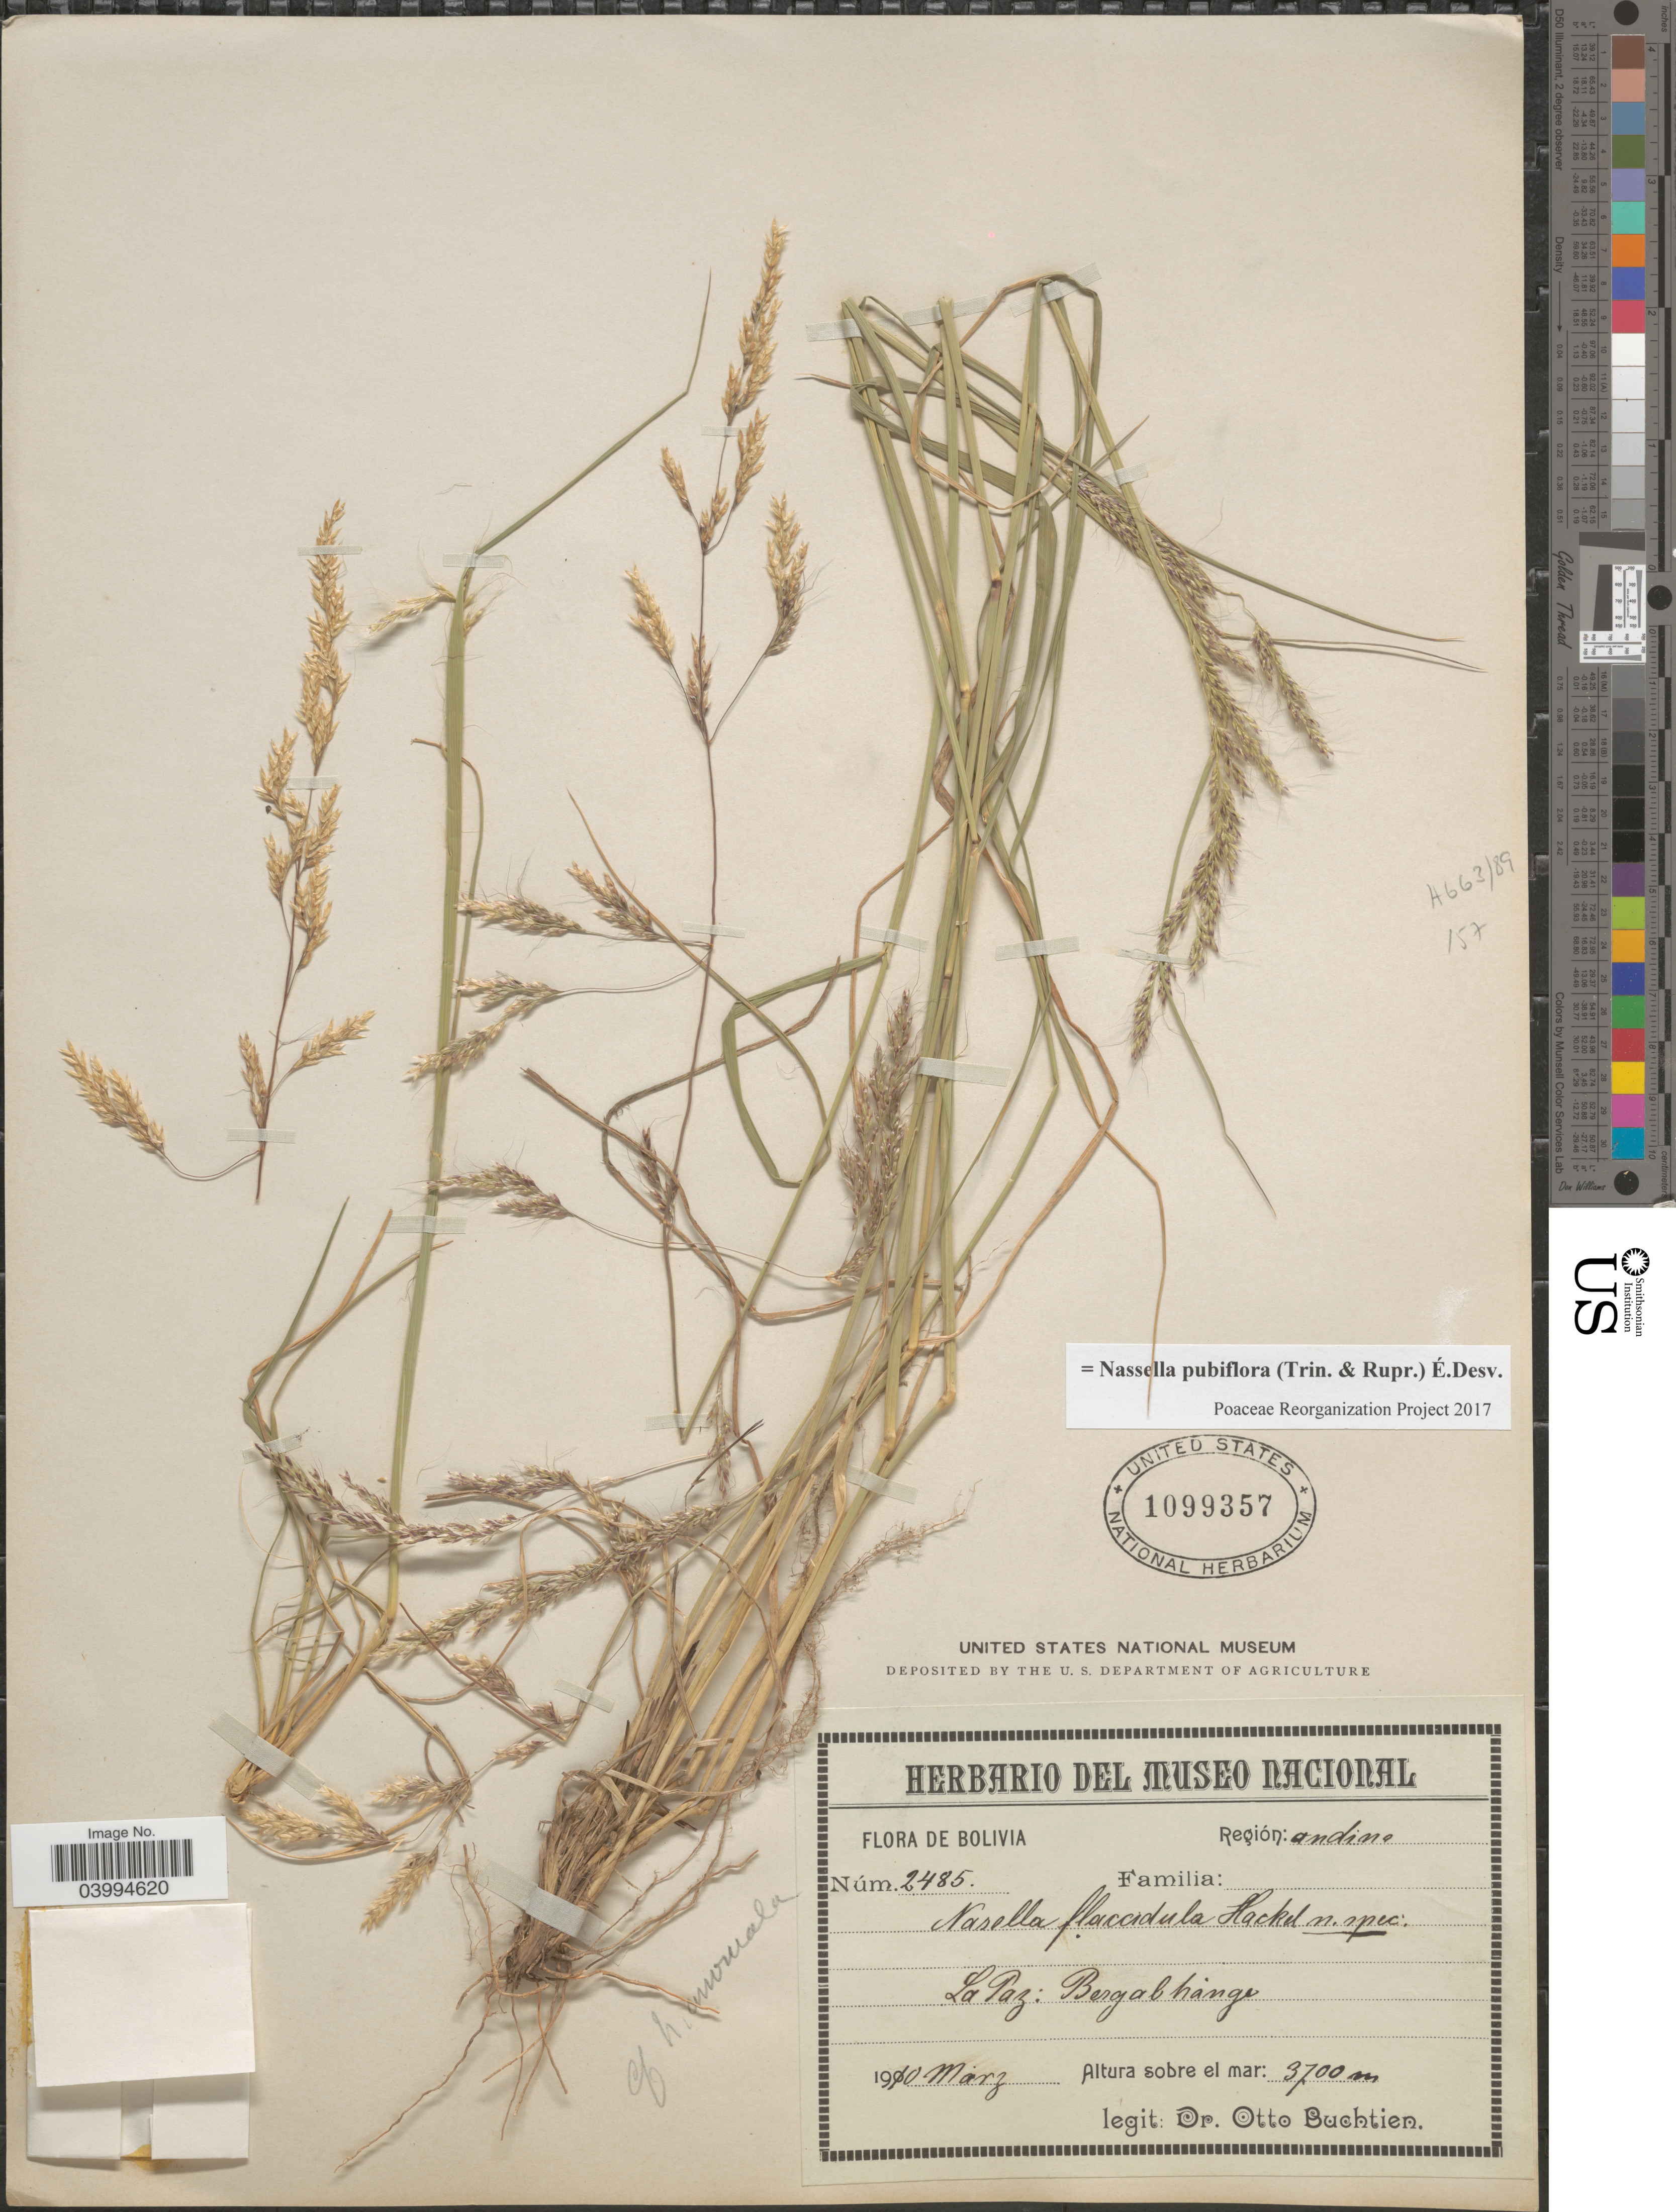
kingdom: Plantae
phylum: Tracheophyta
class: Liliopsida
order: Poales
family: Poaceae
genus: Nassella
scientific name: Nassella pubiflora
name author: (Trin. & Rupr.) É. Desv.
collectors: O. Buchtien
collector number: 2485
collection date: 1910-03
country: Bolivia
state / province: La Paz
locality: Región: andina. Bergabhange.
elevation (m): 3700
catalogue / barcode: US 1099357